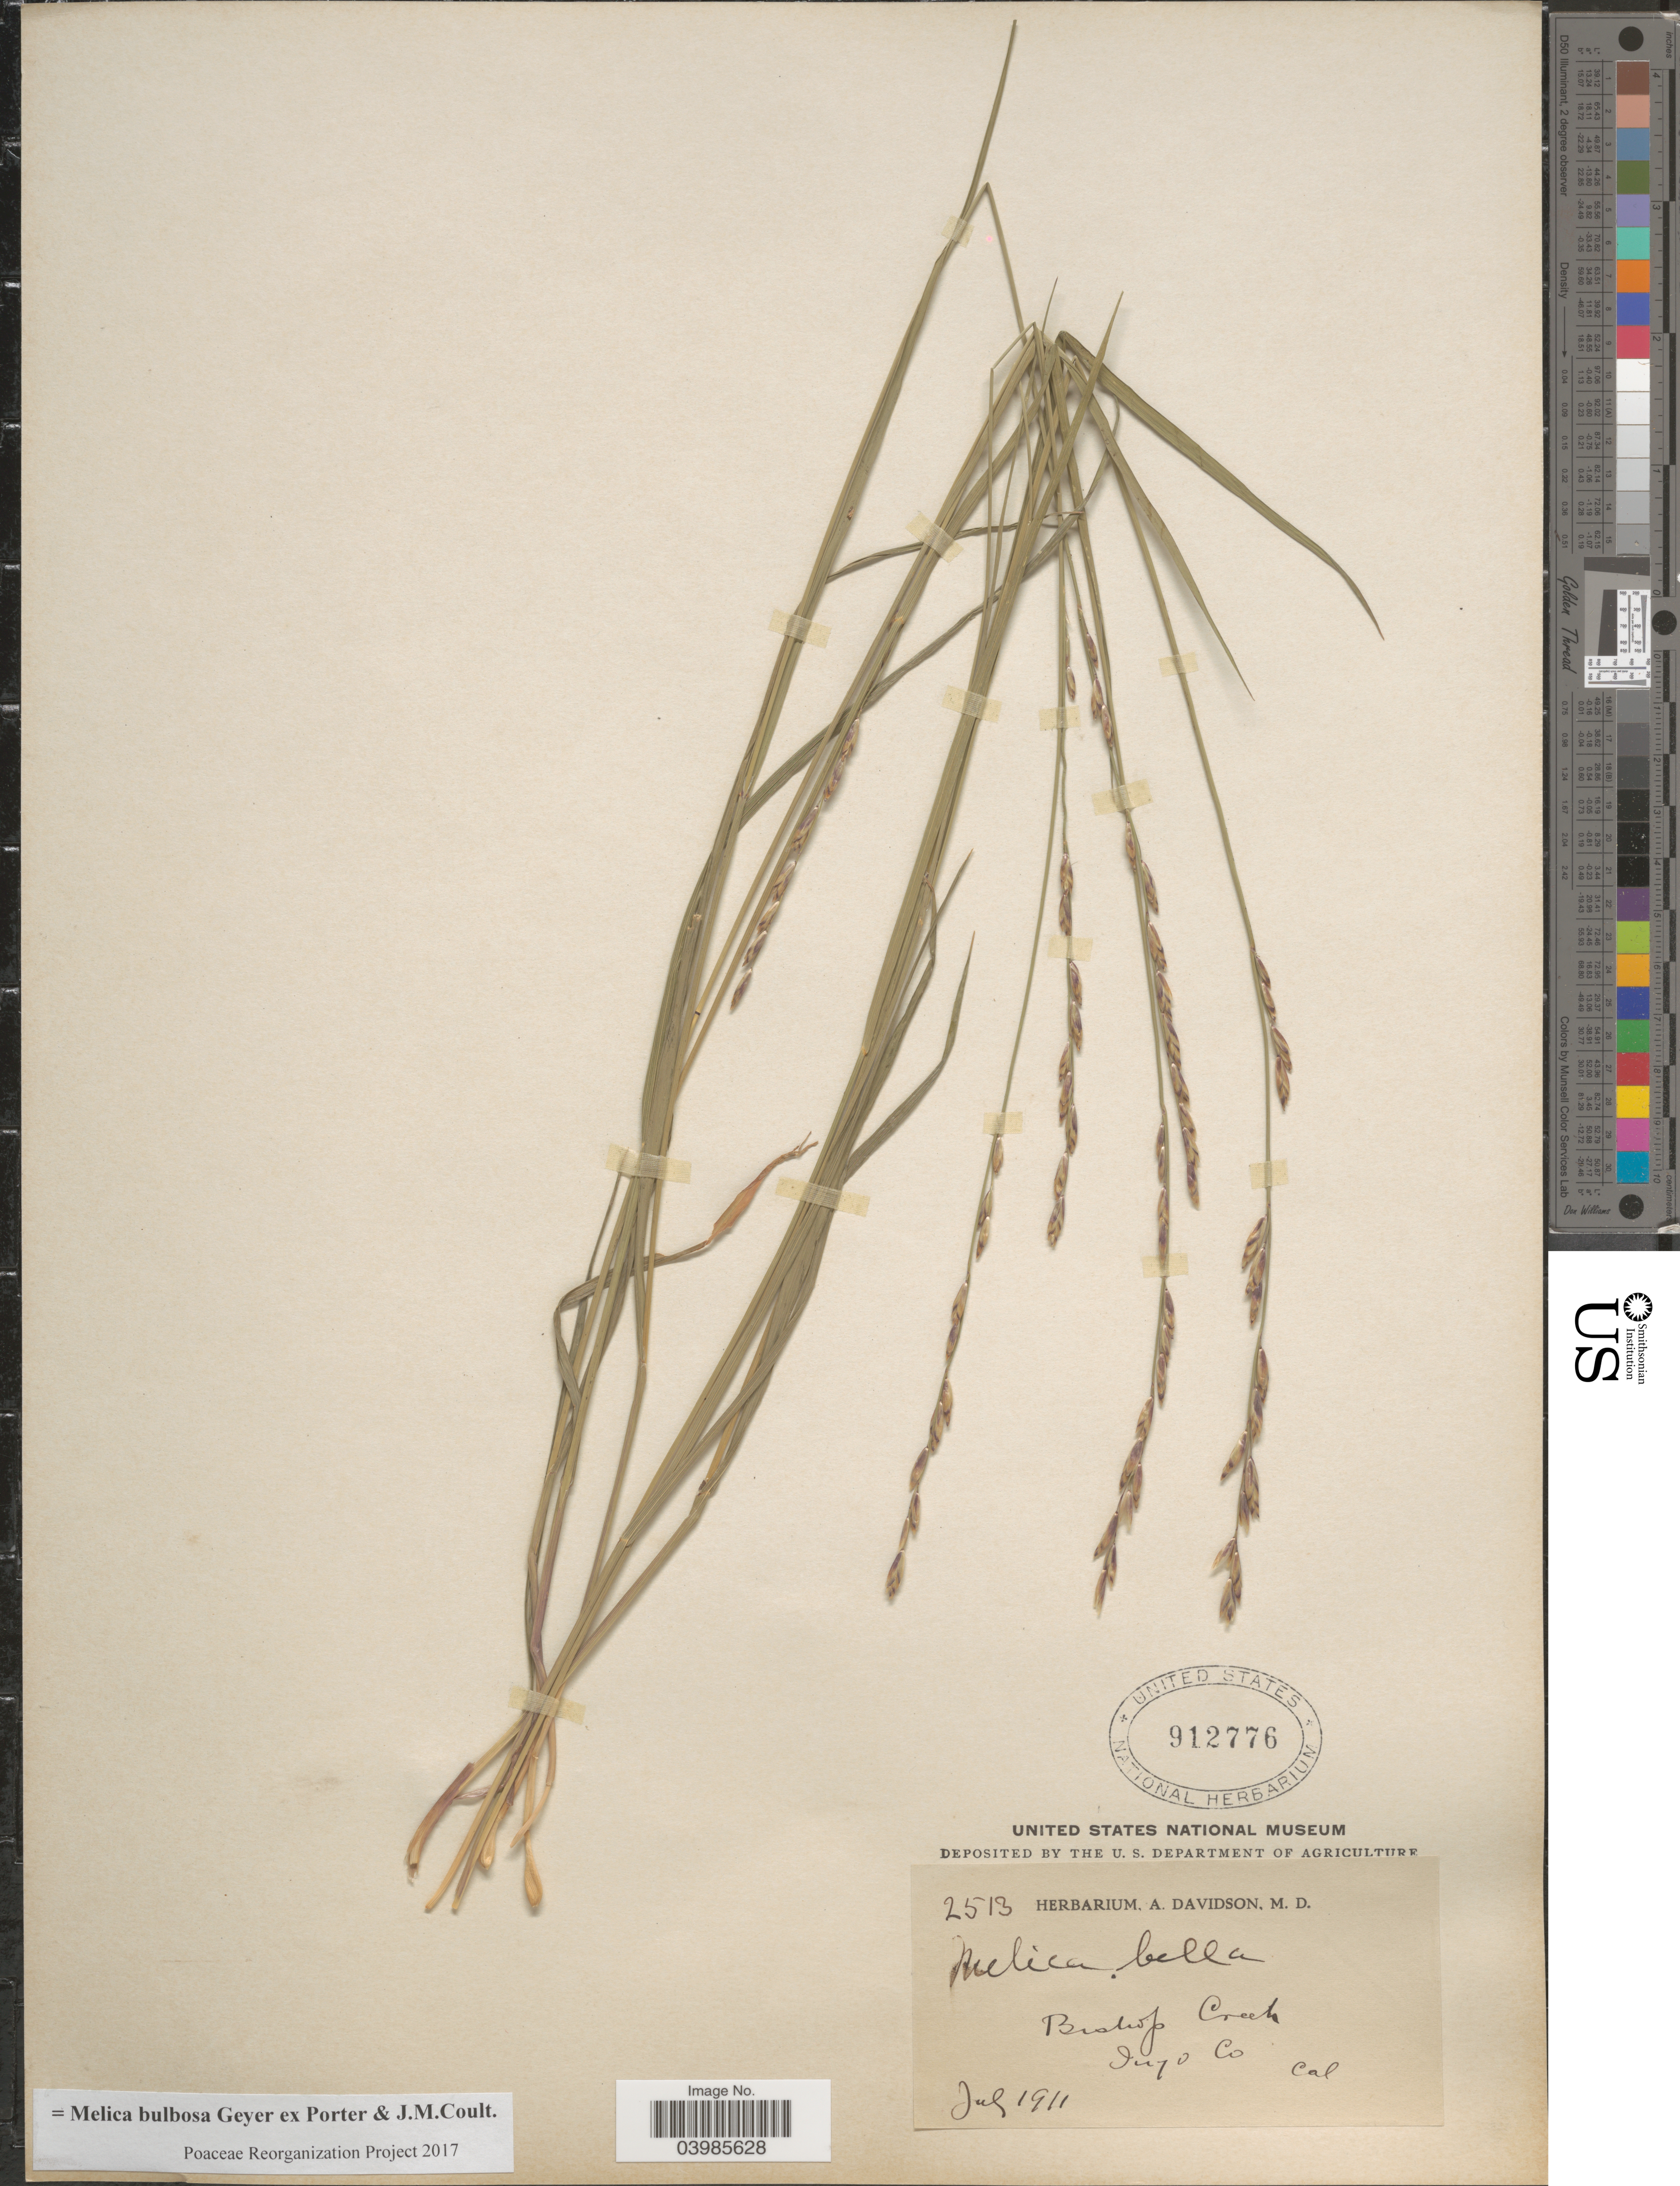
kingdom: Plantae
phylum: Tracheophyta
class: Liliopsida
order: Poales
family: Poaceae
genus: Melica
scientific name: Melica bulbosa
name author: Geyer ex Porter & J.M. Coult.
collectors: ex herb. A. Davidson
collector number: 2513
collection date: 1911-07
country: United States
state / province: California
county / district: Inyo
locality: Bishop Creek. Inyo Co.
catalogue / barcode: US 912776